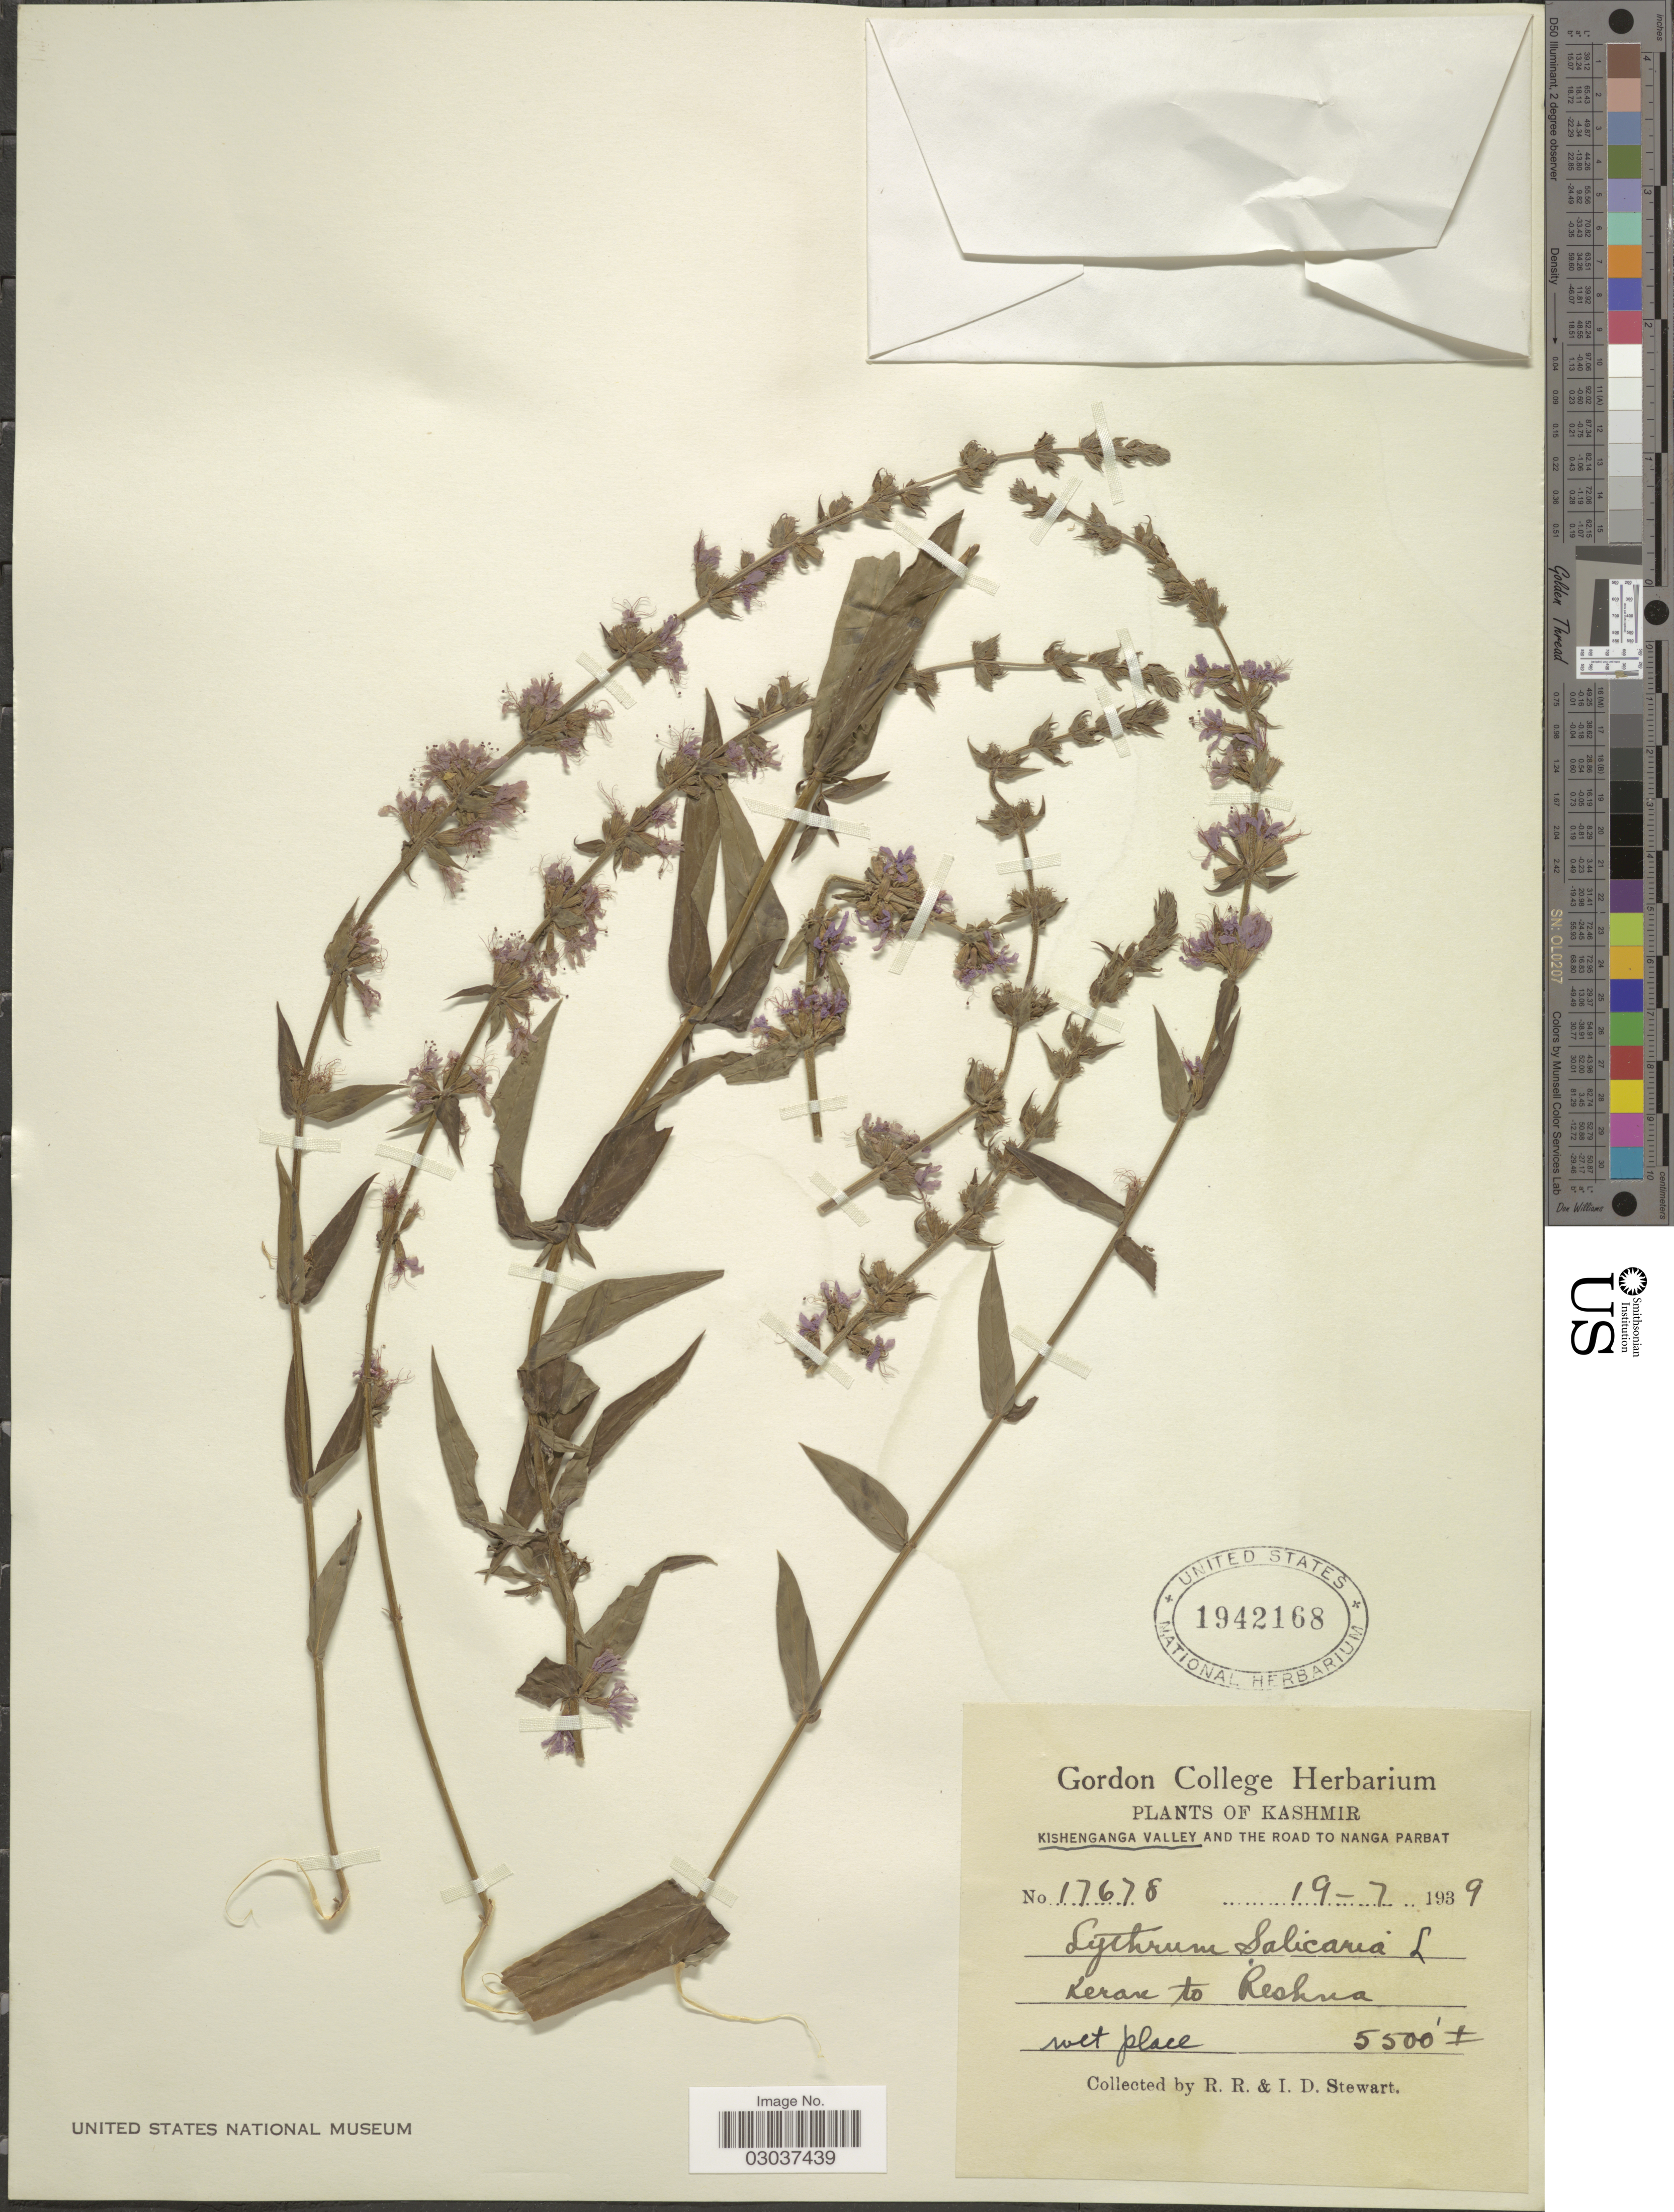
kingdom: Plantae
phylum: Tracheophyta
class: Magnoliopsida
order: Myrtales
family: Lythraceae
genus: Lythrum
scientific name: Lythrum salicaria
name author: L.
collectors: R. Stewart & I. Stewart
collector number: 17678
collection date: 1939-07-19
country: Pakistan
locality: Kashmir. Kishenganga Valley and the road to Nanga Parbat. Keran to Reshna.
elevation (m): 1676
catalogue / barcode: US 1942168